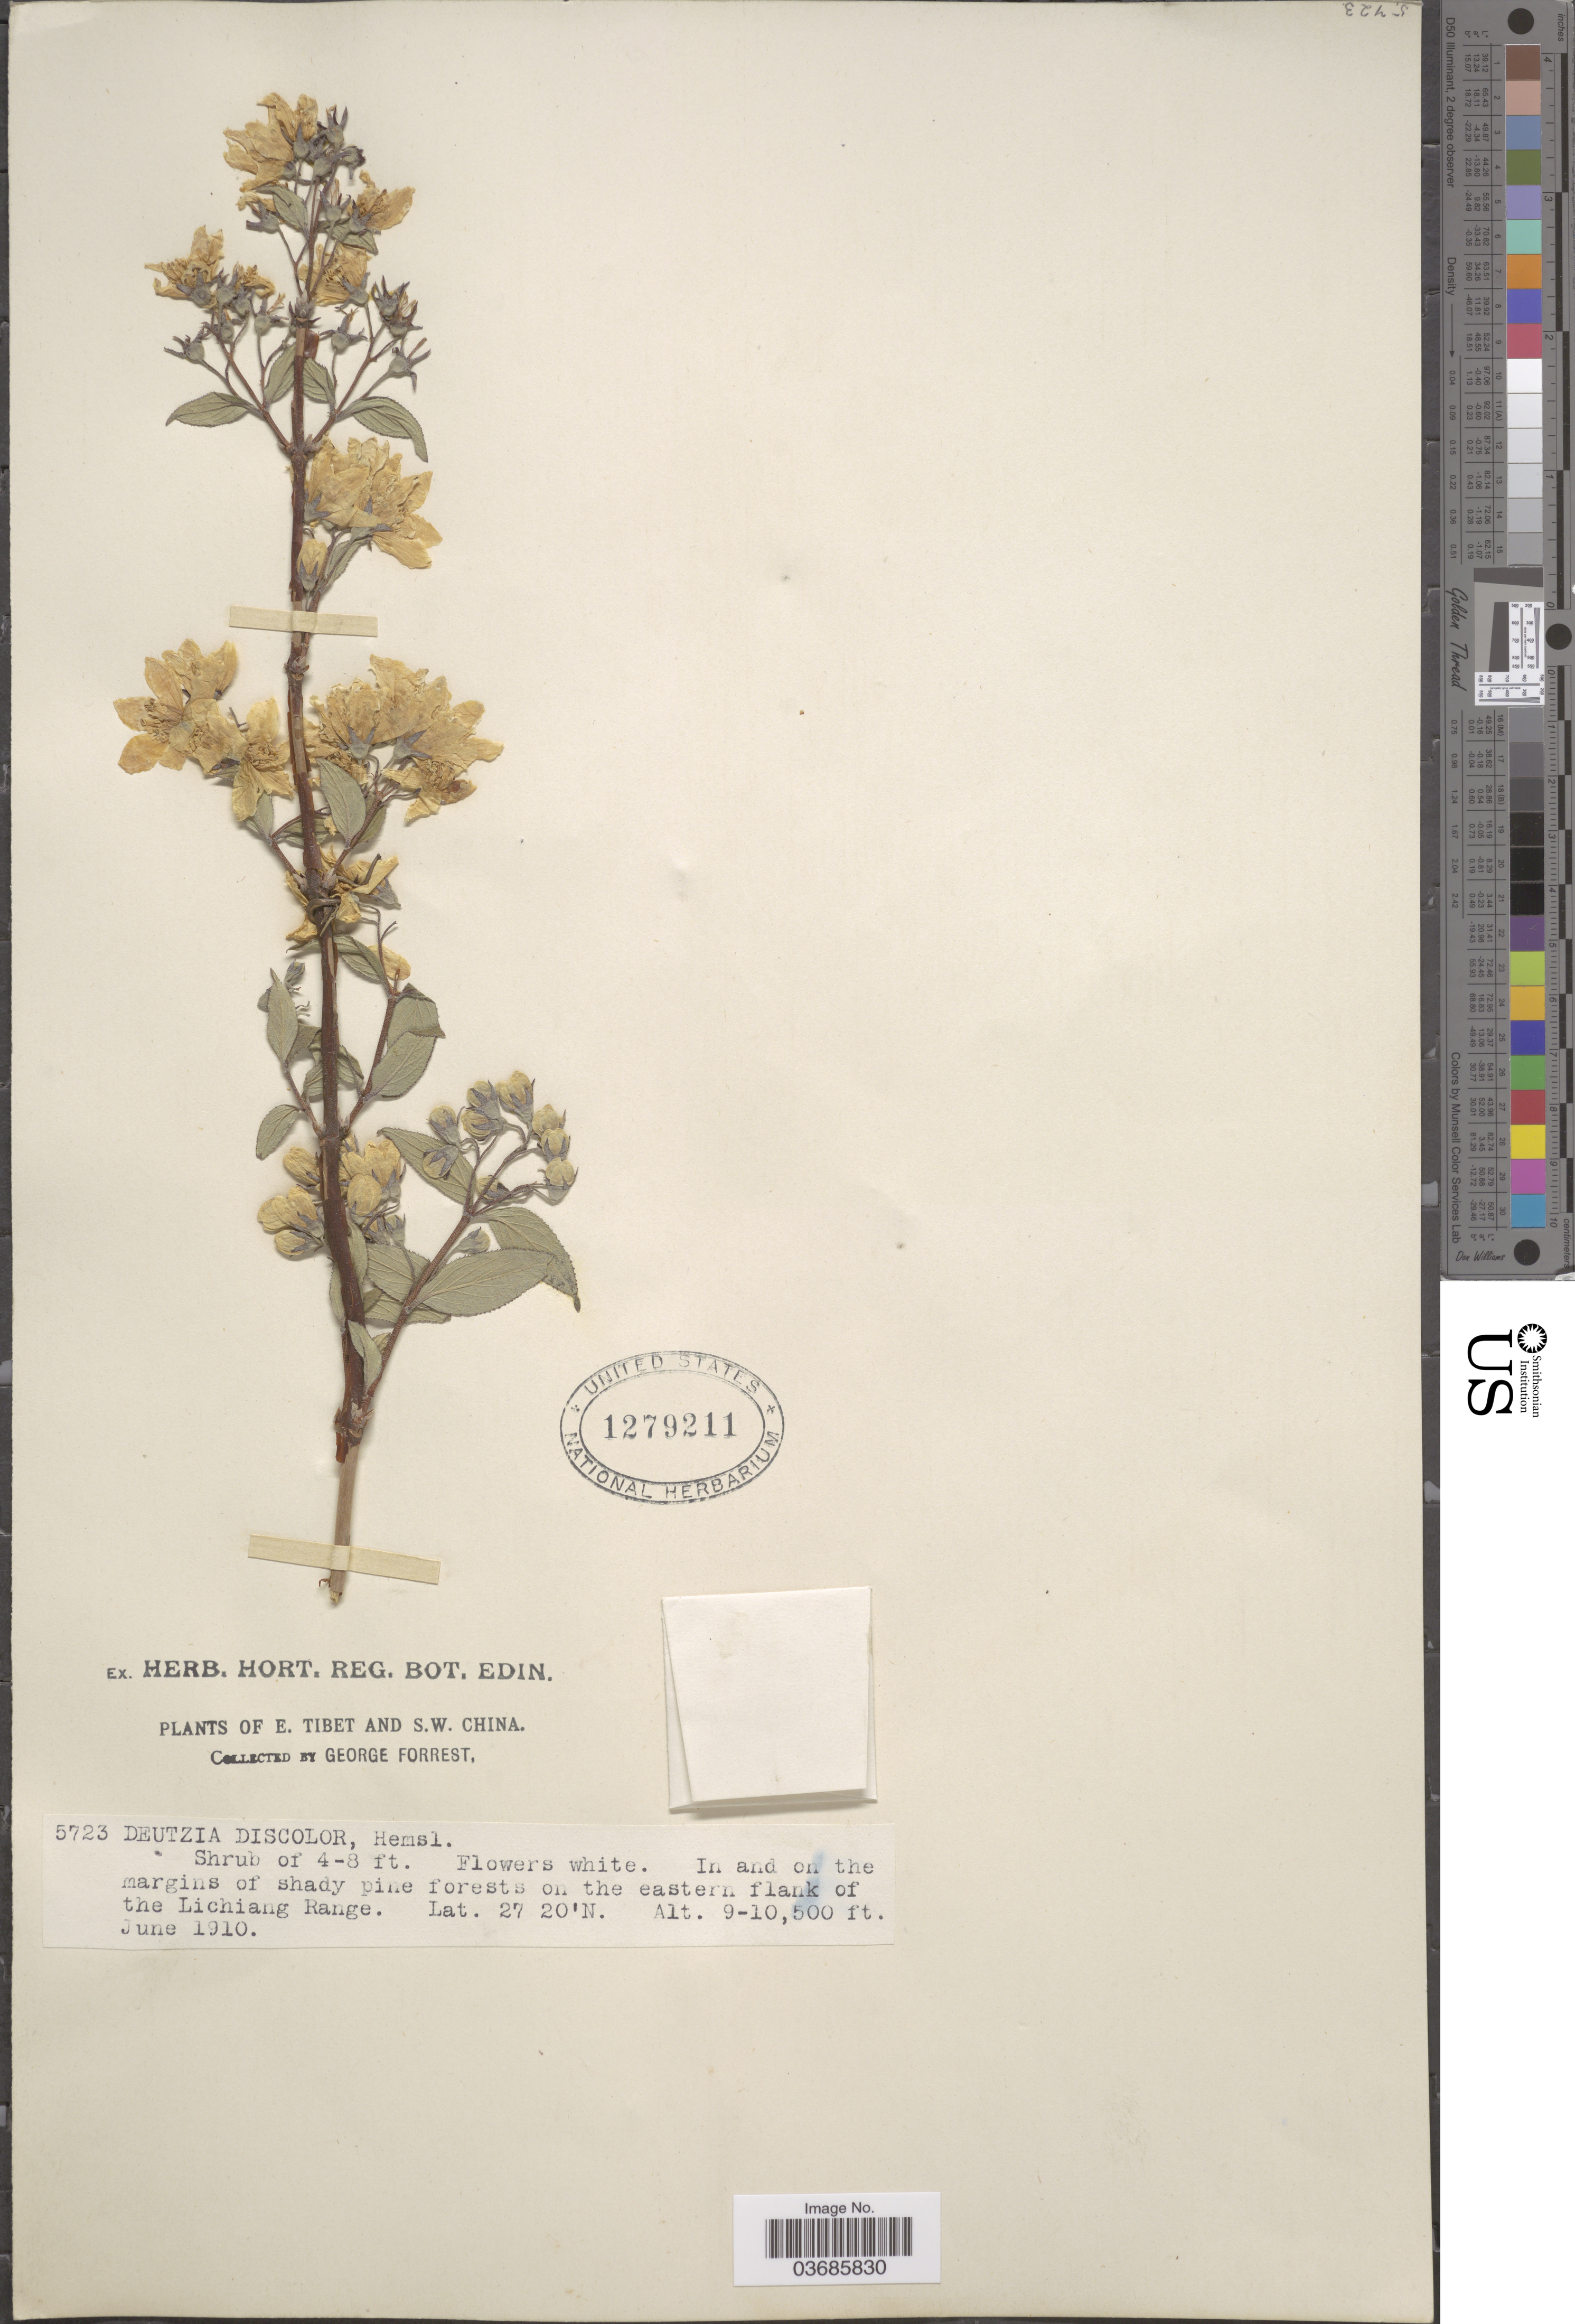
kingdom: Plantae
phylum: Tracheophyta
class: Magnoliopsida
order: Cornales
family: Hydrangeaceae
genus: Deutzia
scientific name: Deutzia discolor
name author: Hemsl.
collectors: G. Forrest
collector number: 5723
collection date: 1910-06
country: China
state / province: Xizang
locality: E. Tibet and S.W. China. In and on the margins of shady pine forests on the eastern flank of the Lichiang Range.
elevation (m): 2743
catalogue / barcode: US 1279211